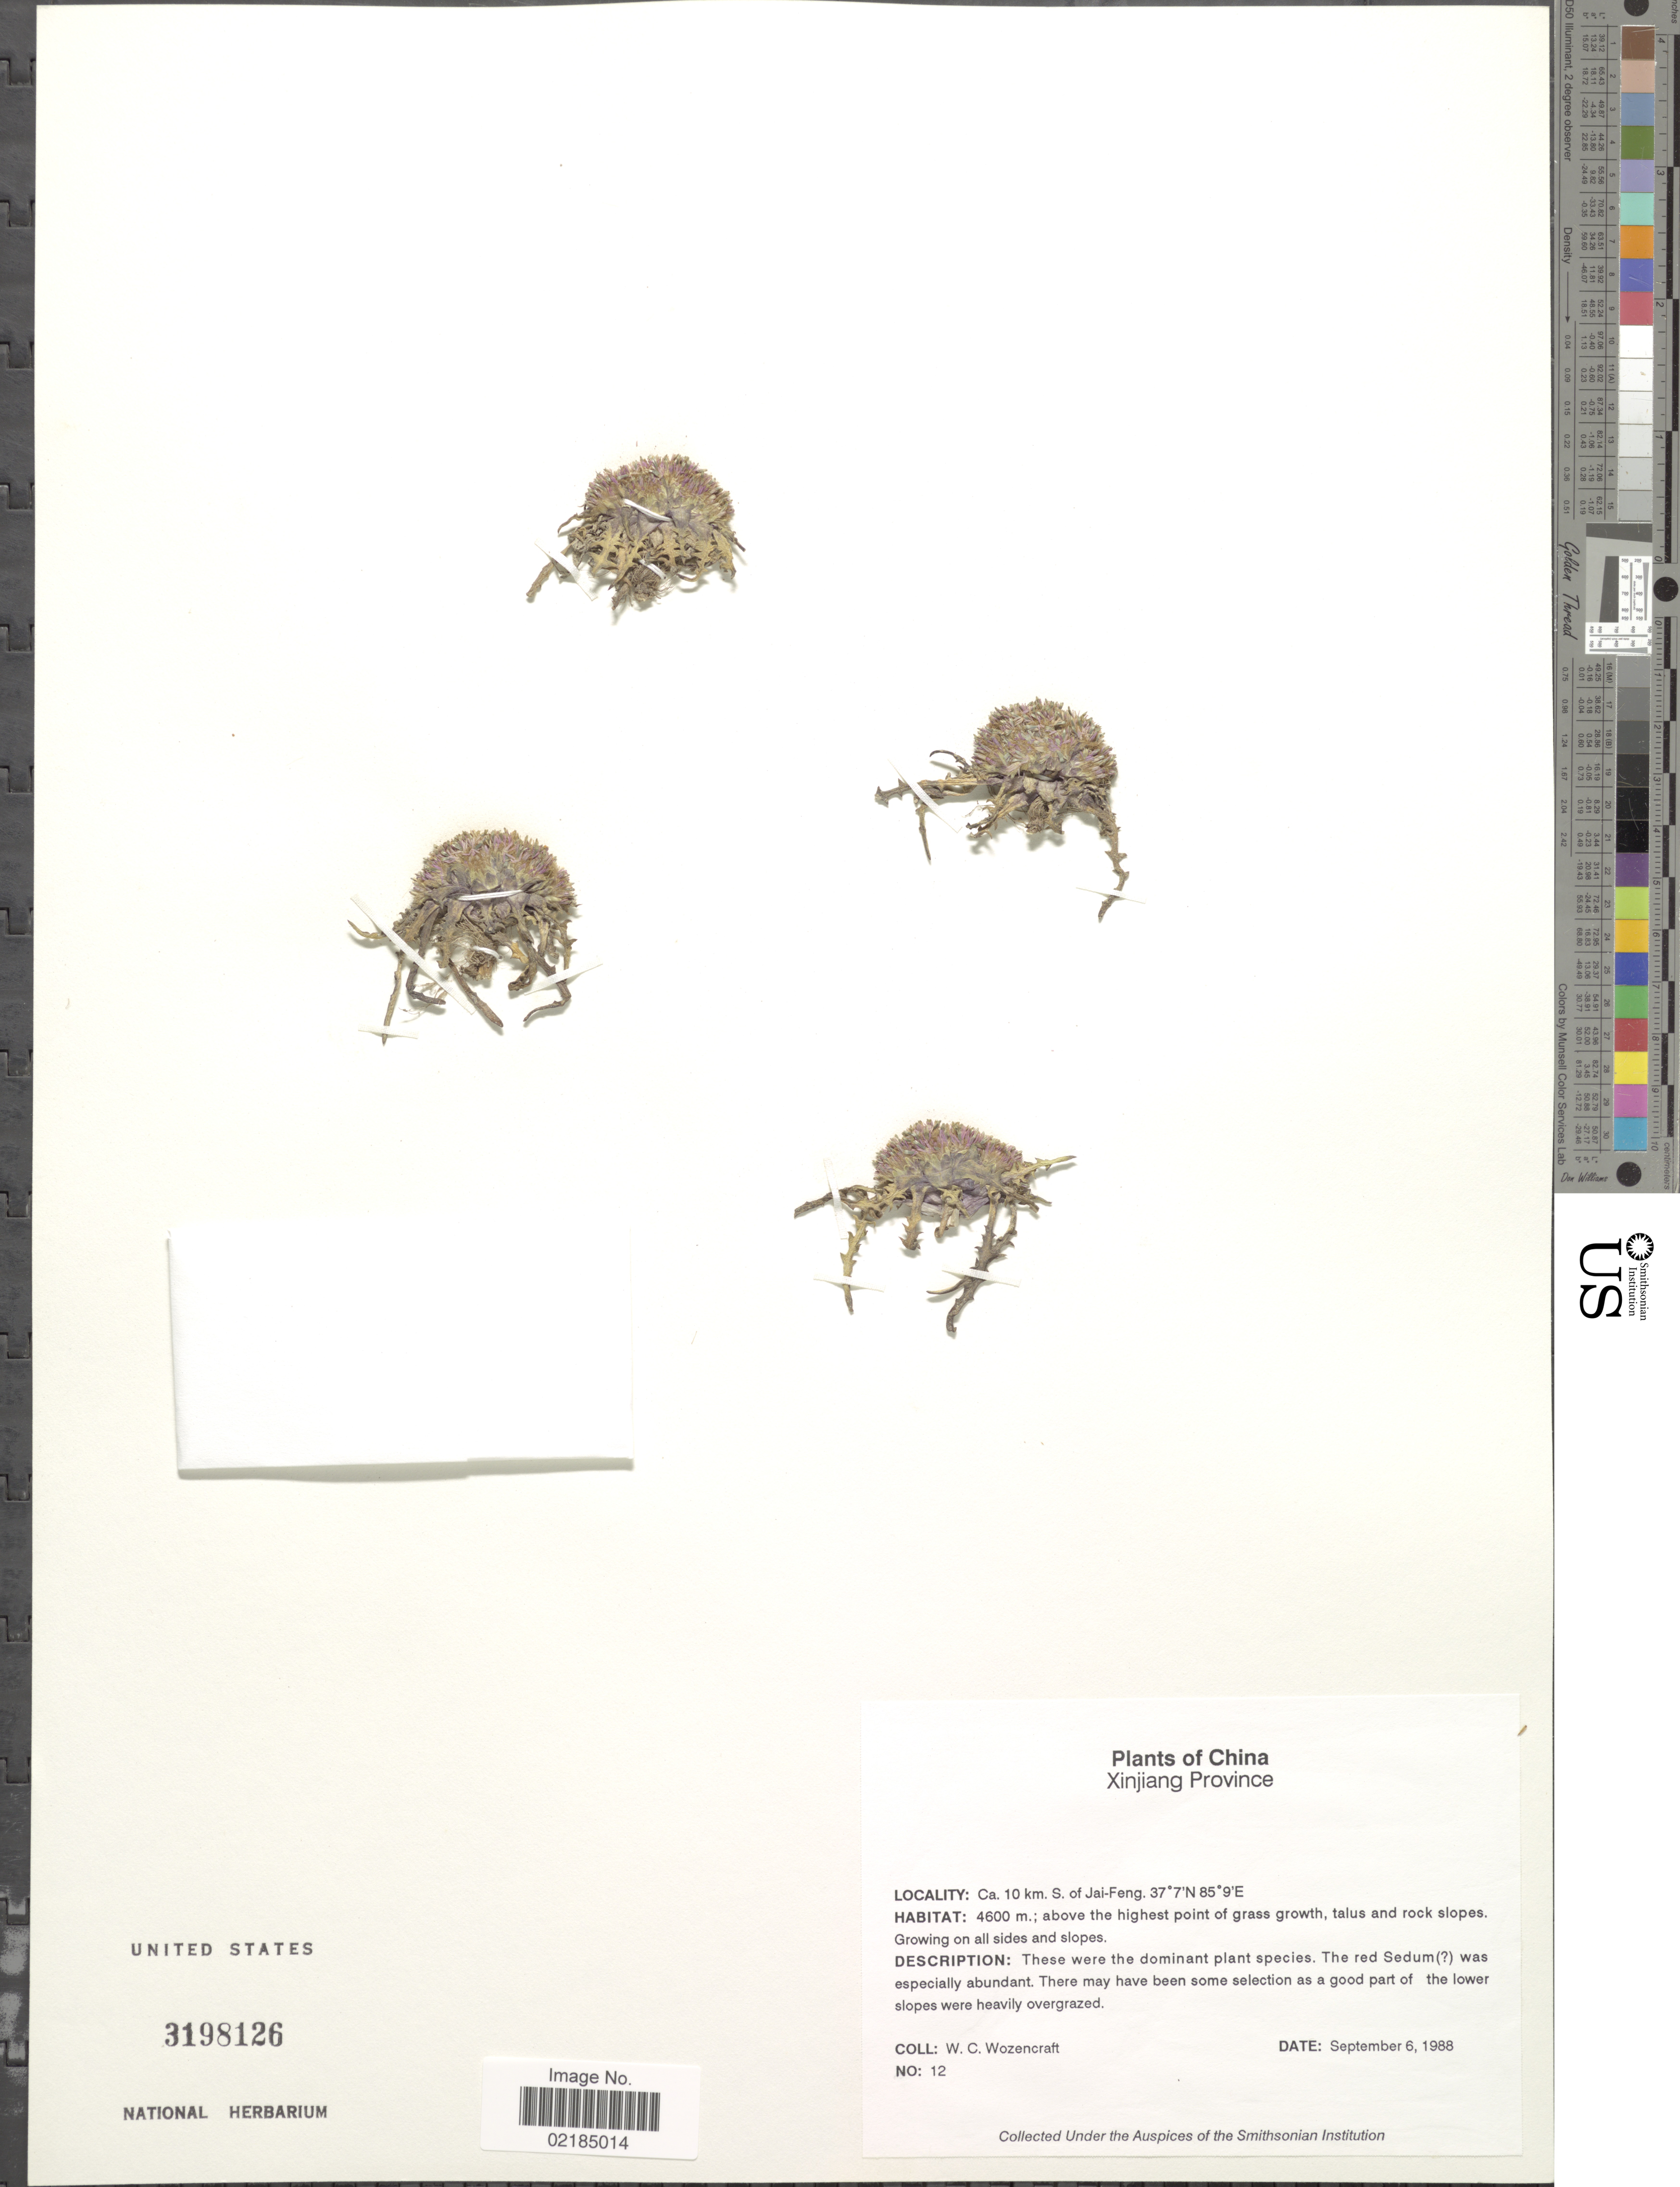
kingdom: Plantae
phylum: Tracheophyta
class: Magnoliopsida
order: Asterales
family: Asteraceae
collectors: C. Wozencraft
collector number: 12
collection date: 1988-09-06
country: China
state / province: Xinjiang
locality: Xinjiang Province. Ca. 10 km. S. of Jai-Feng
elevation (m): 4600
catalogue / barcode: US 3198126